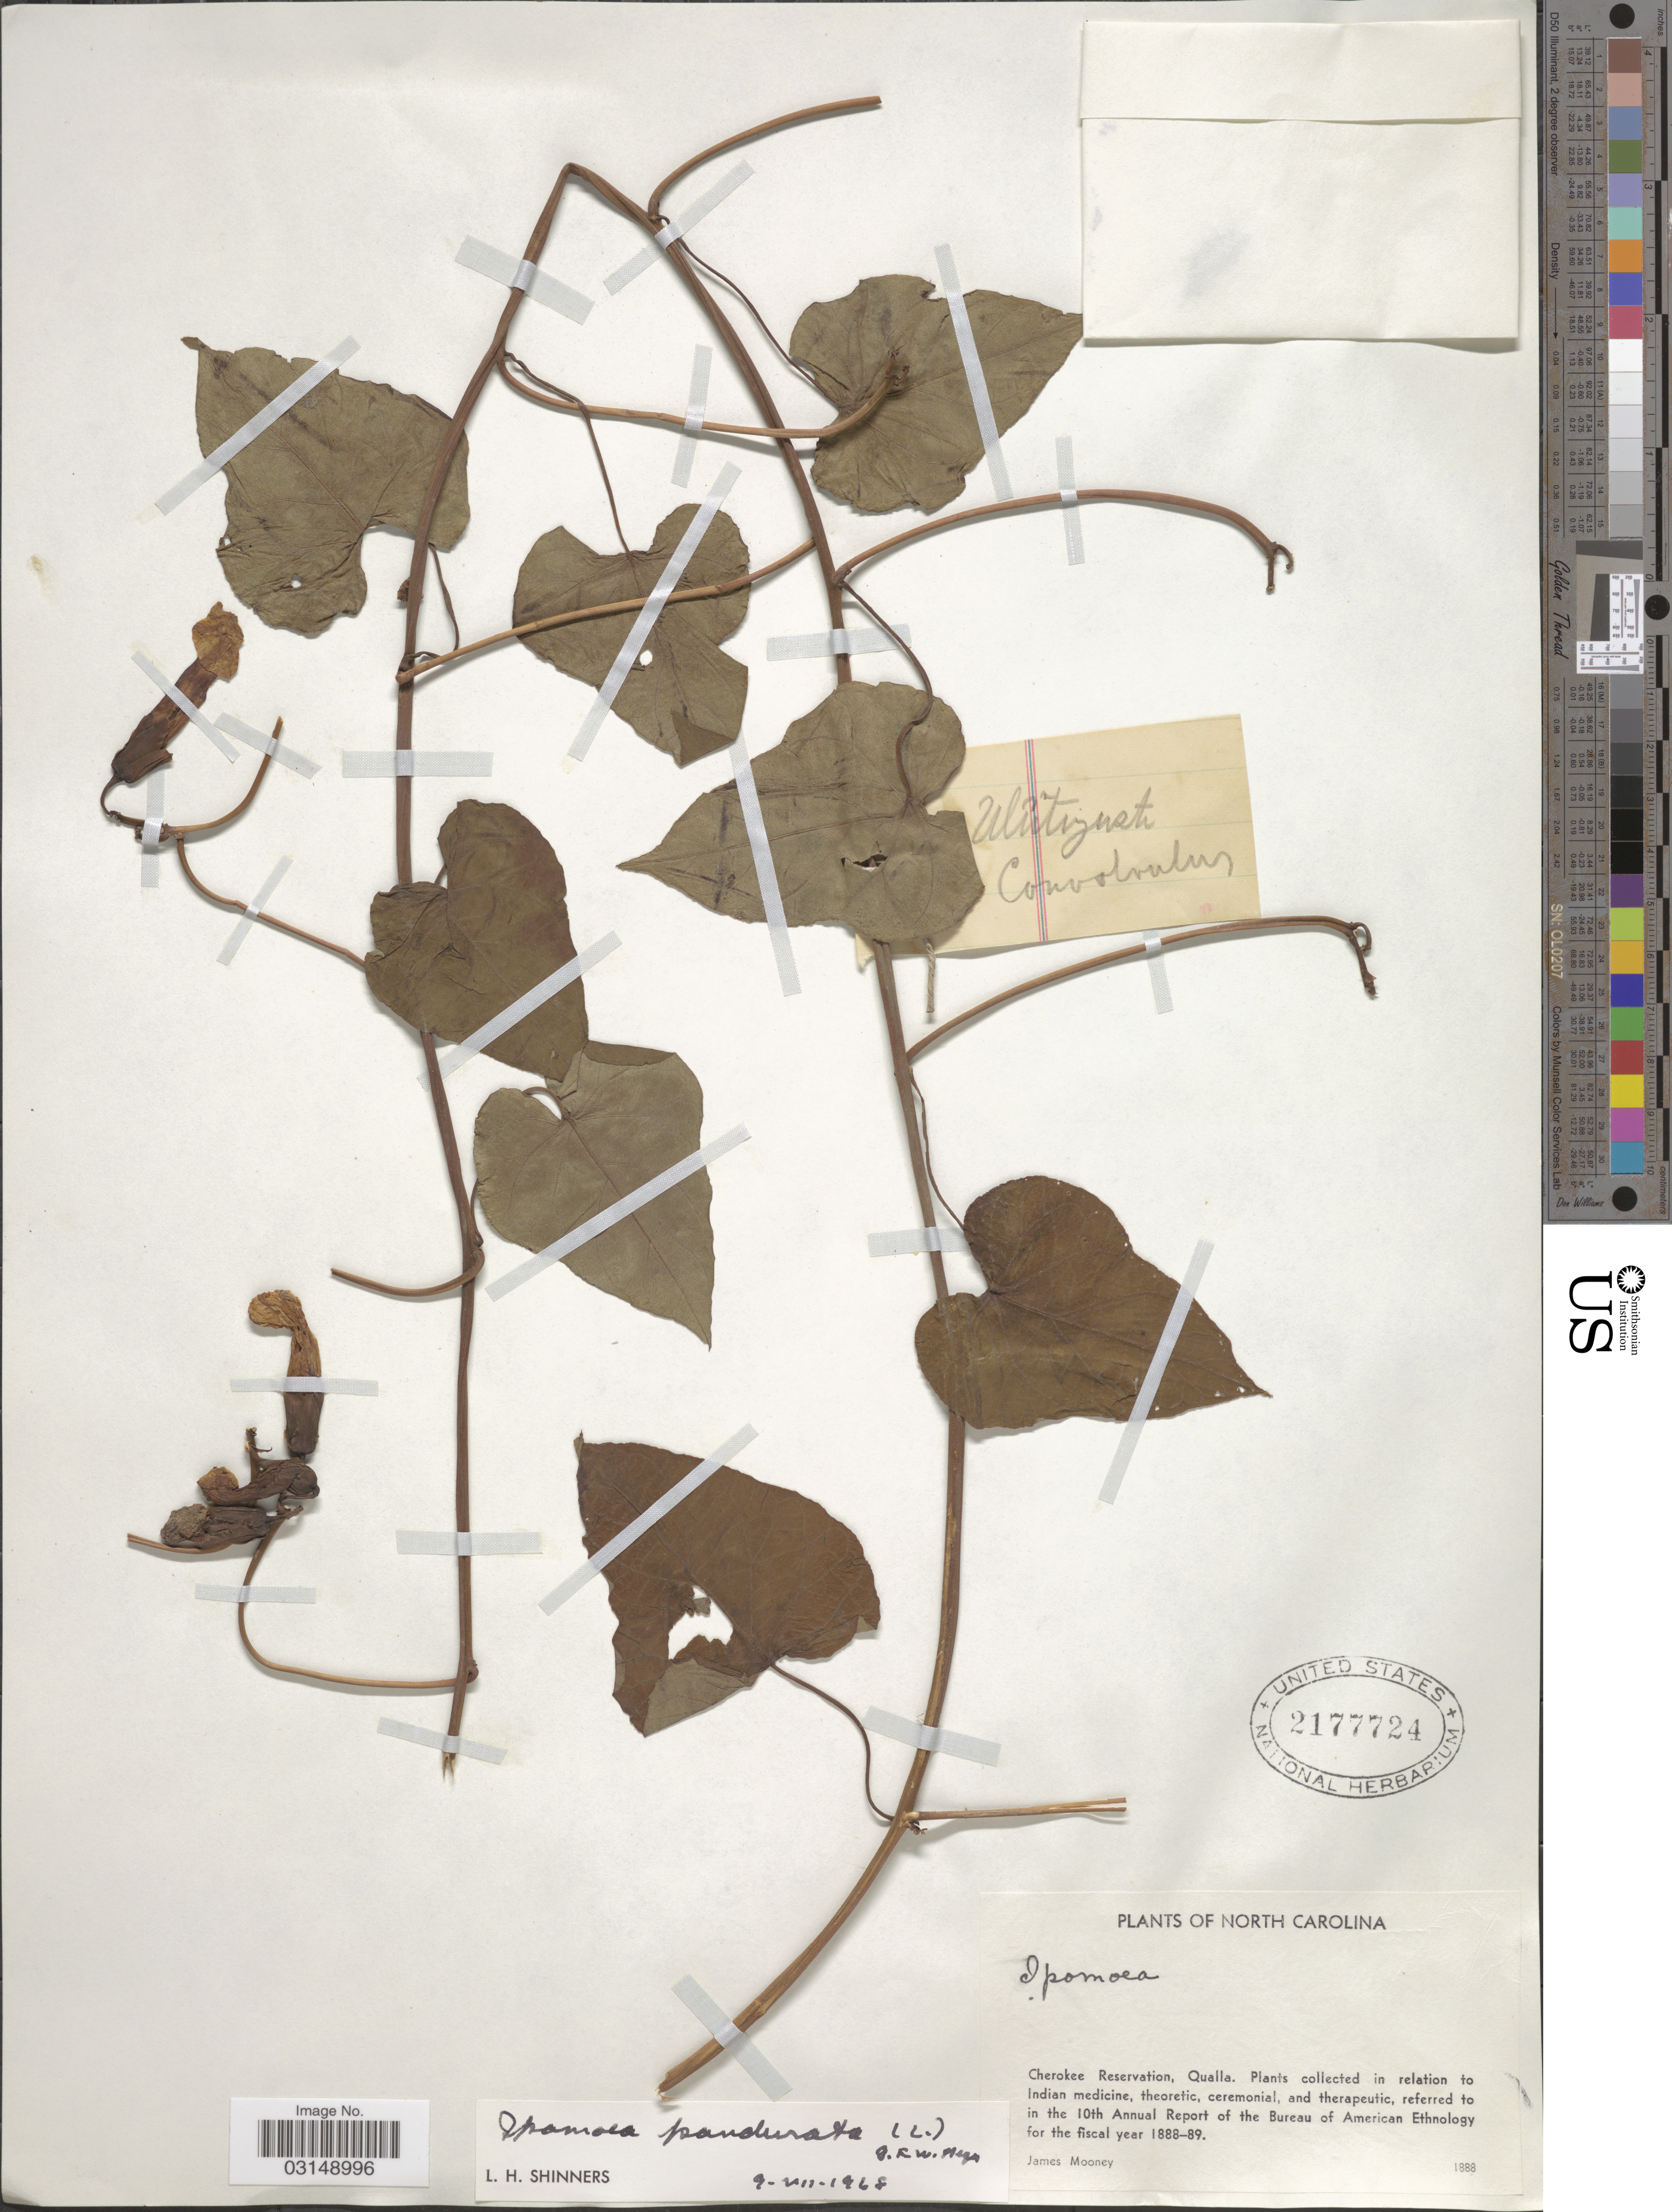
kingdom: Plantae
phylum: Tracheophyta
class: Magnoliopsida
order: Solanales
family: Convolvulaceae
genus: Ipomoea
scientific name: Ipomoea pandurata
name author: (L.) G. Mey.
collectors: J. Mooney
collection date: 1888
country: United States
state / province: North Carolina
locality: Cherokee Reservation, Qualla.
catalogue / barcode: US 2177724